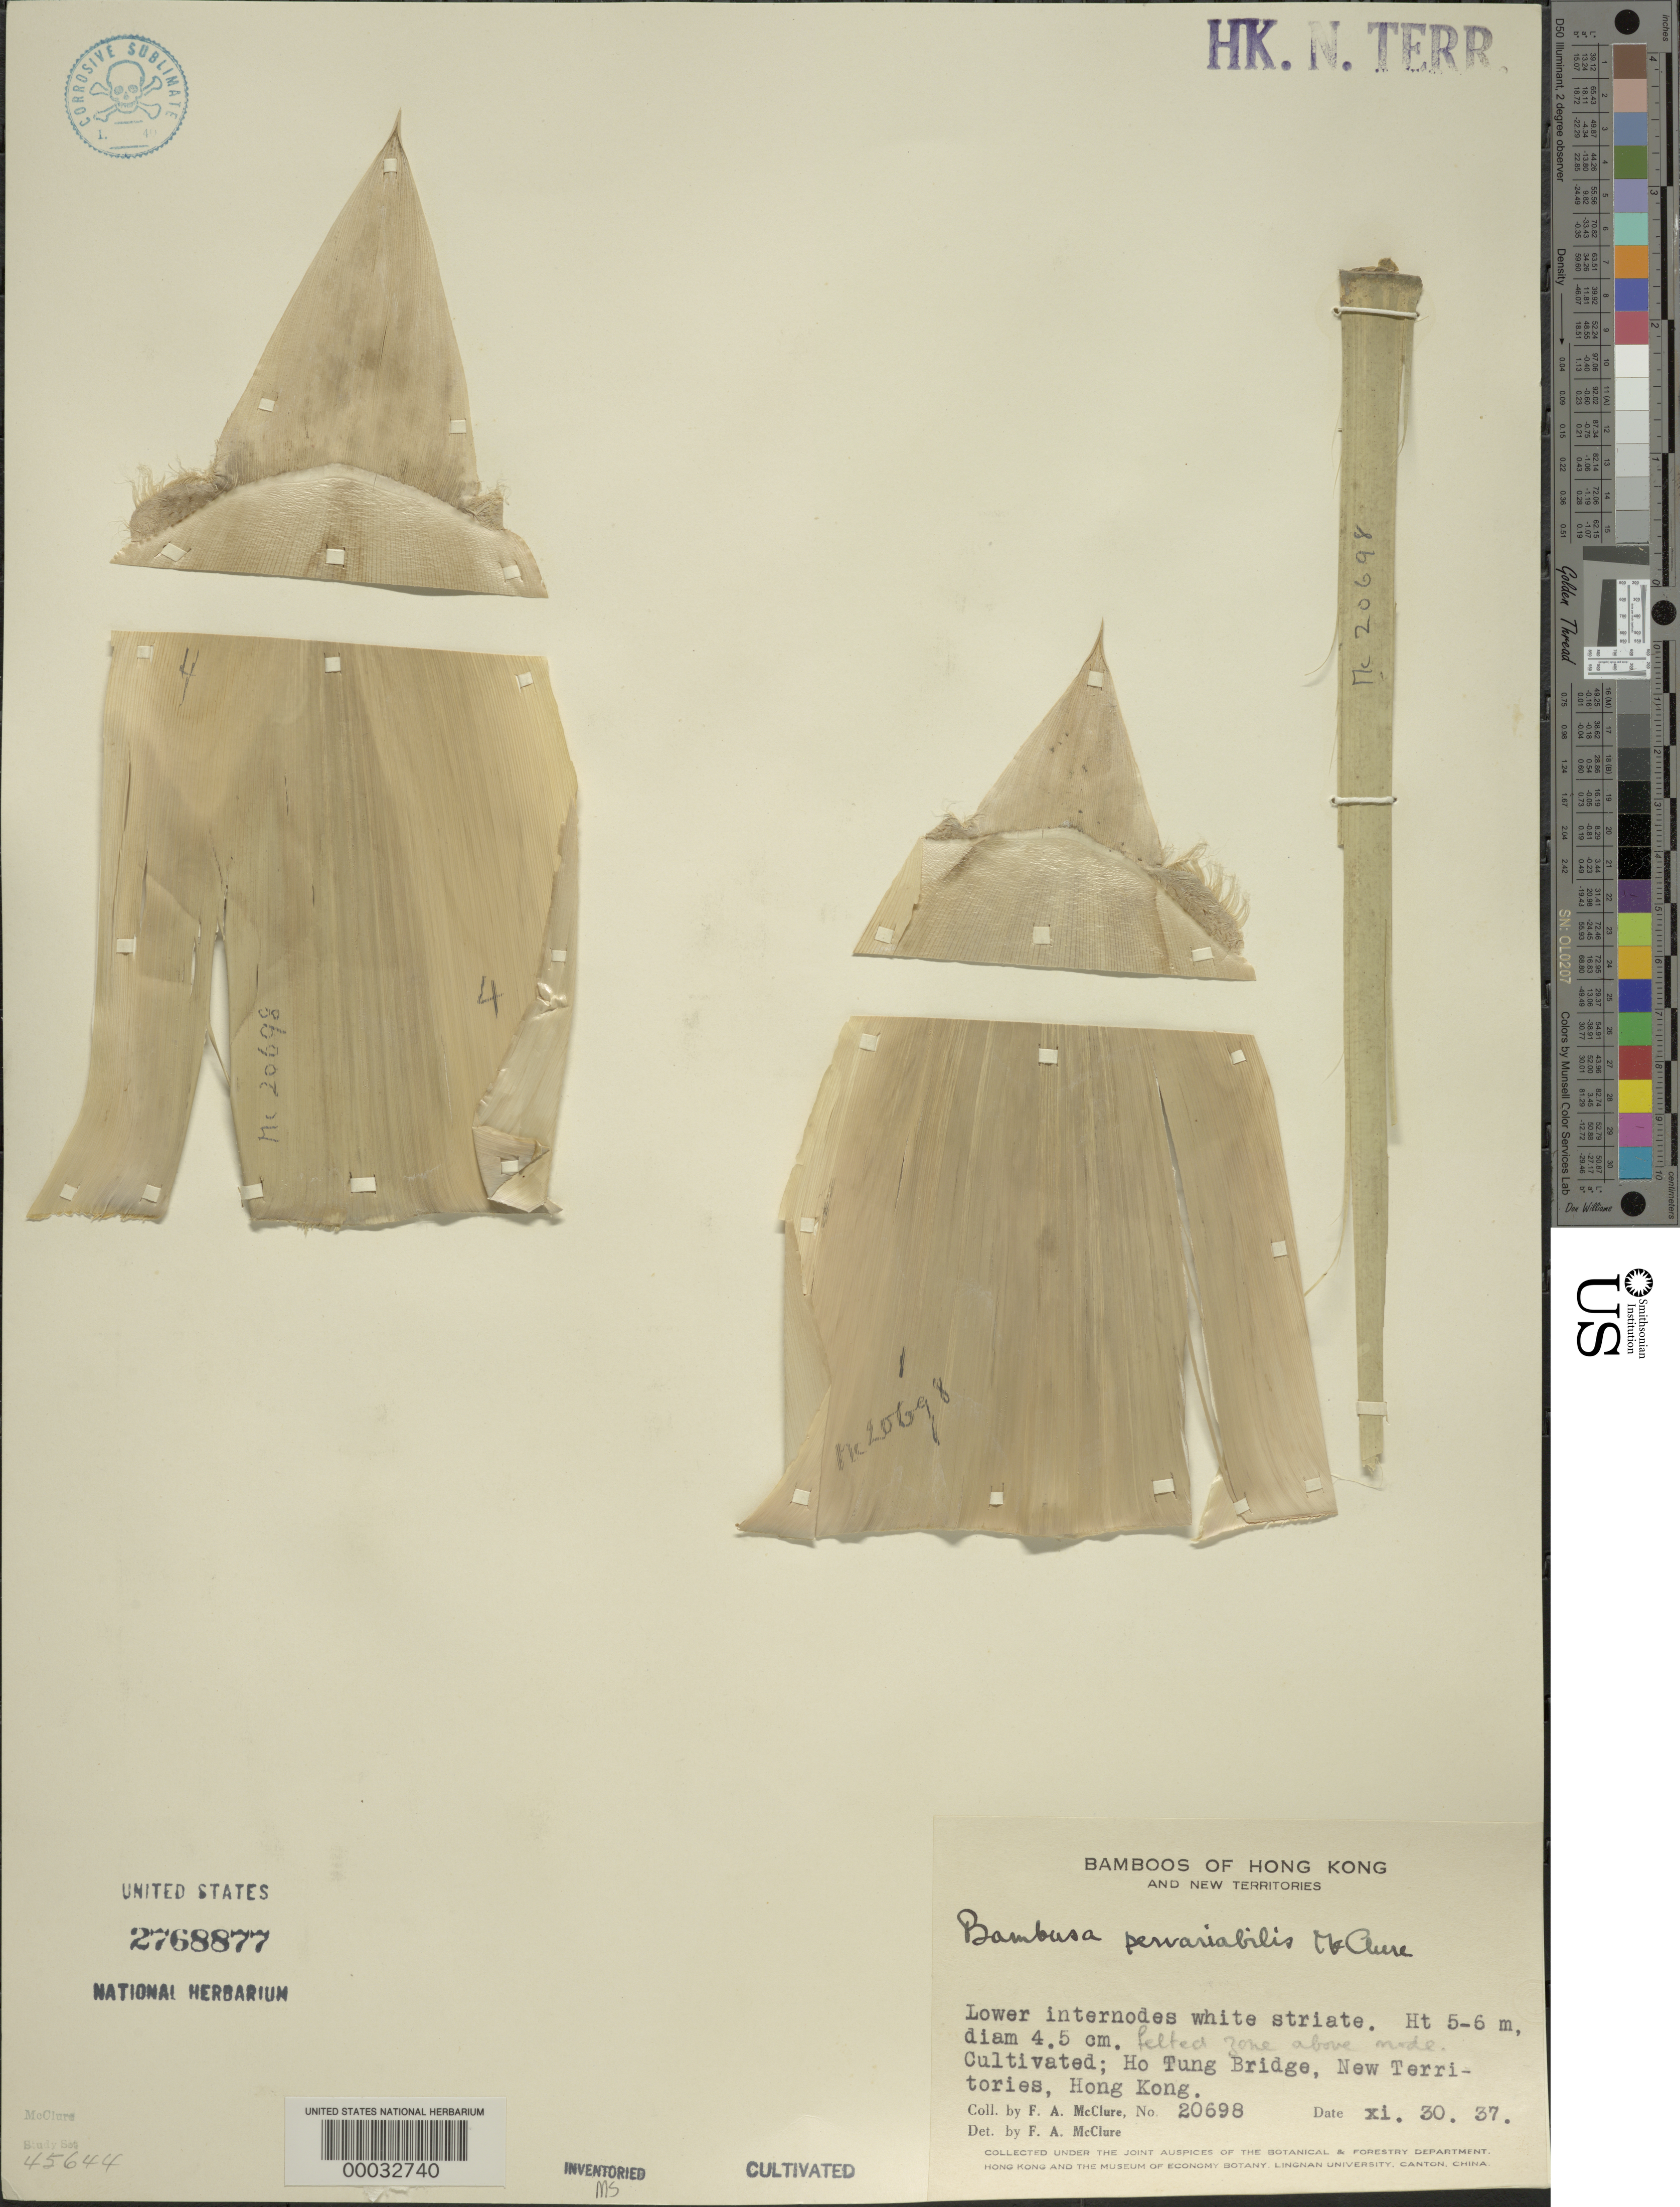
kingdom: Plantae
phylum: Tracheophyta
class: Liliopsida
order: Poales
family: Poaceae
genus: Bambusa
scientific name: Bambusa pervariabilis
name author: McClure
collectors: F. A. McClure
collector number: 20698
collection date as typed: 30 Nov 1937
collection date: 1937-11-30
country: China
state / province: Hong Kong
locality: Ho tung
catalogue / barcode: US 2768877